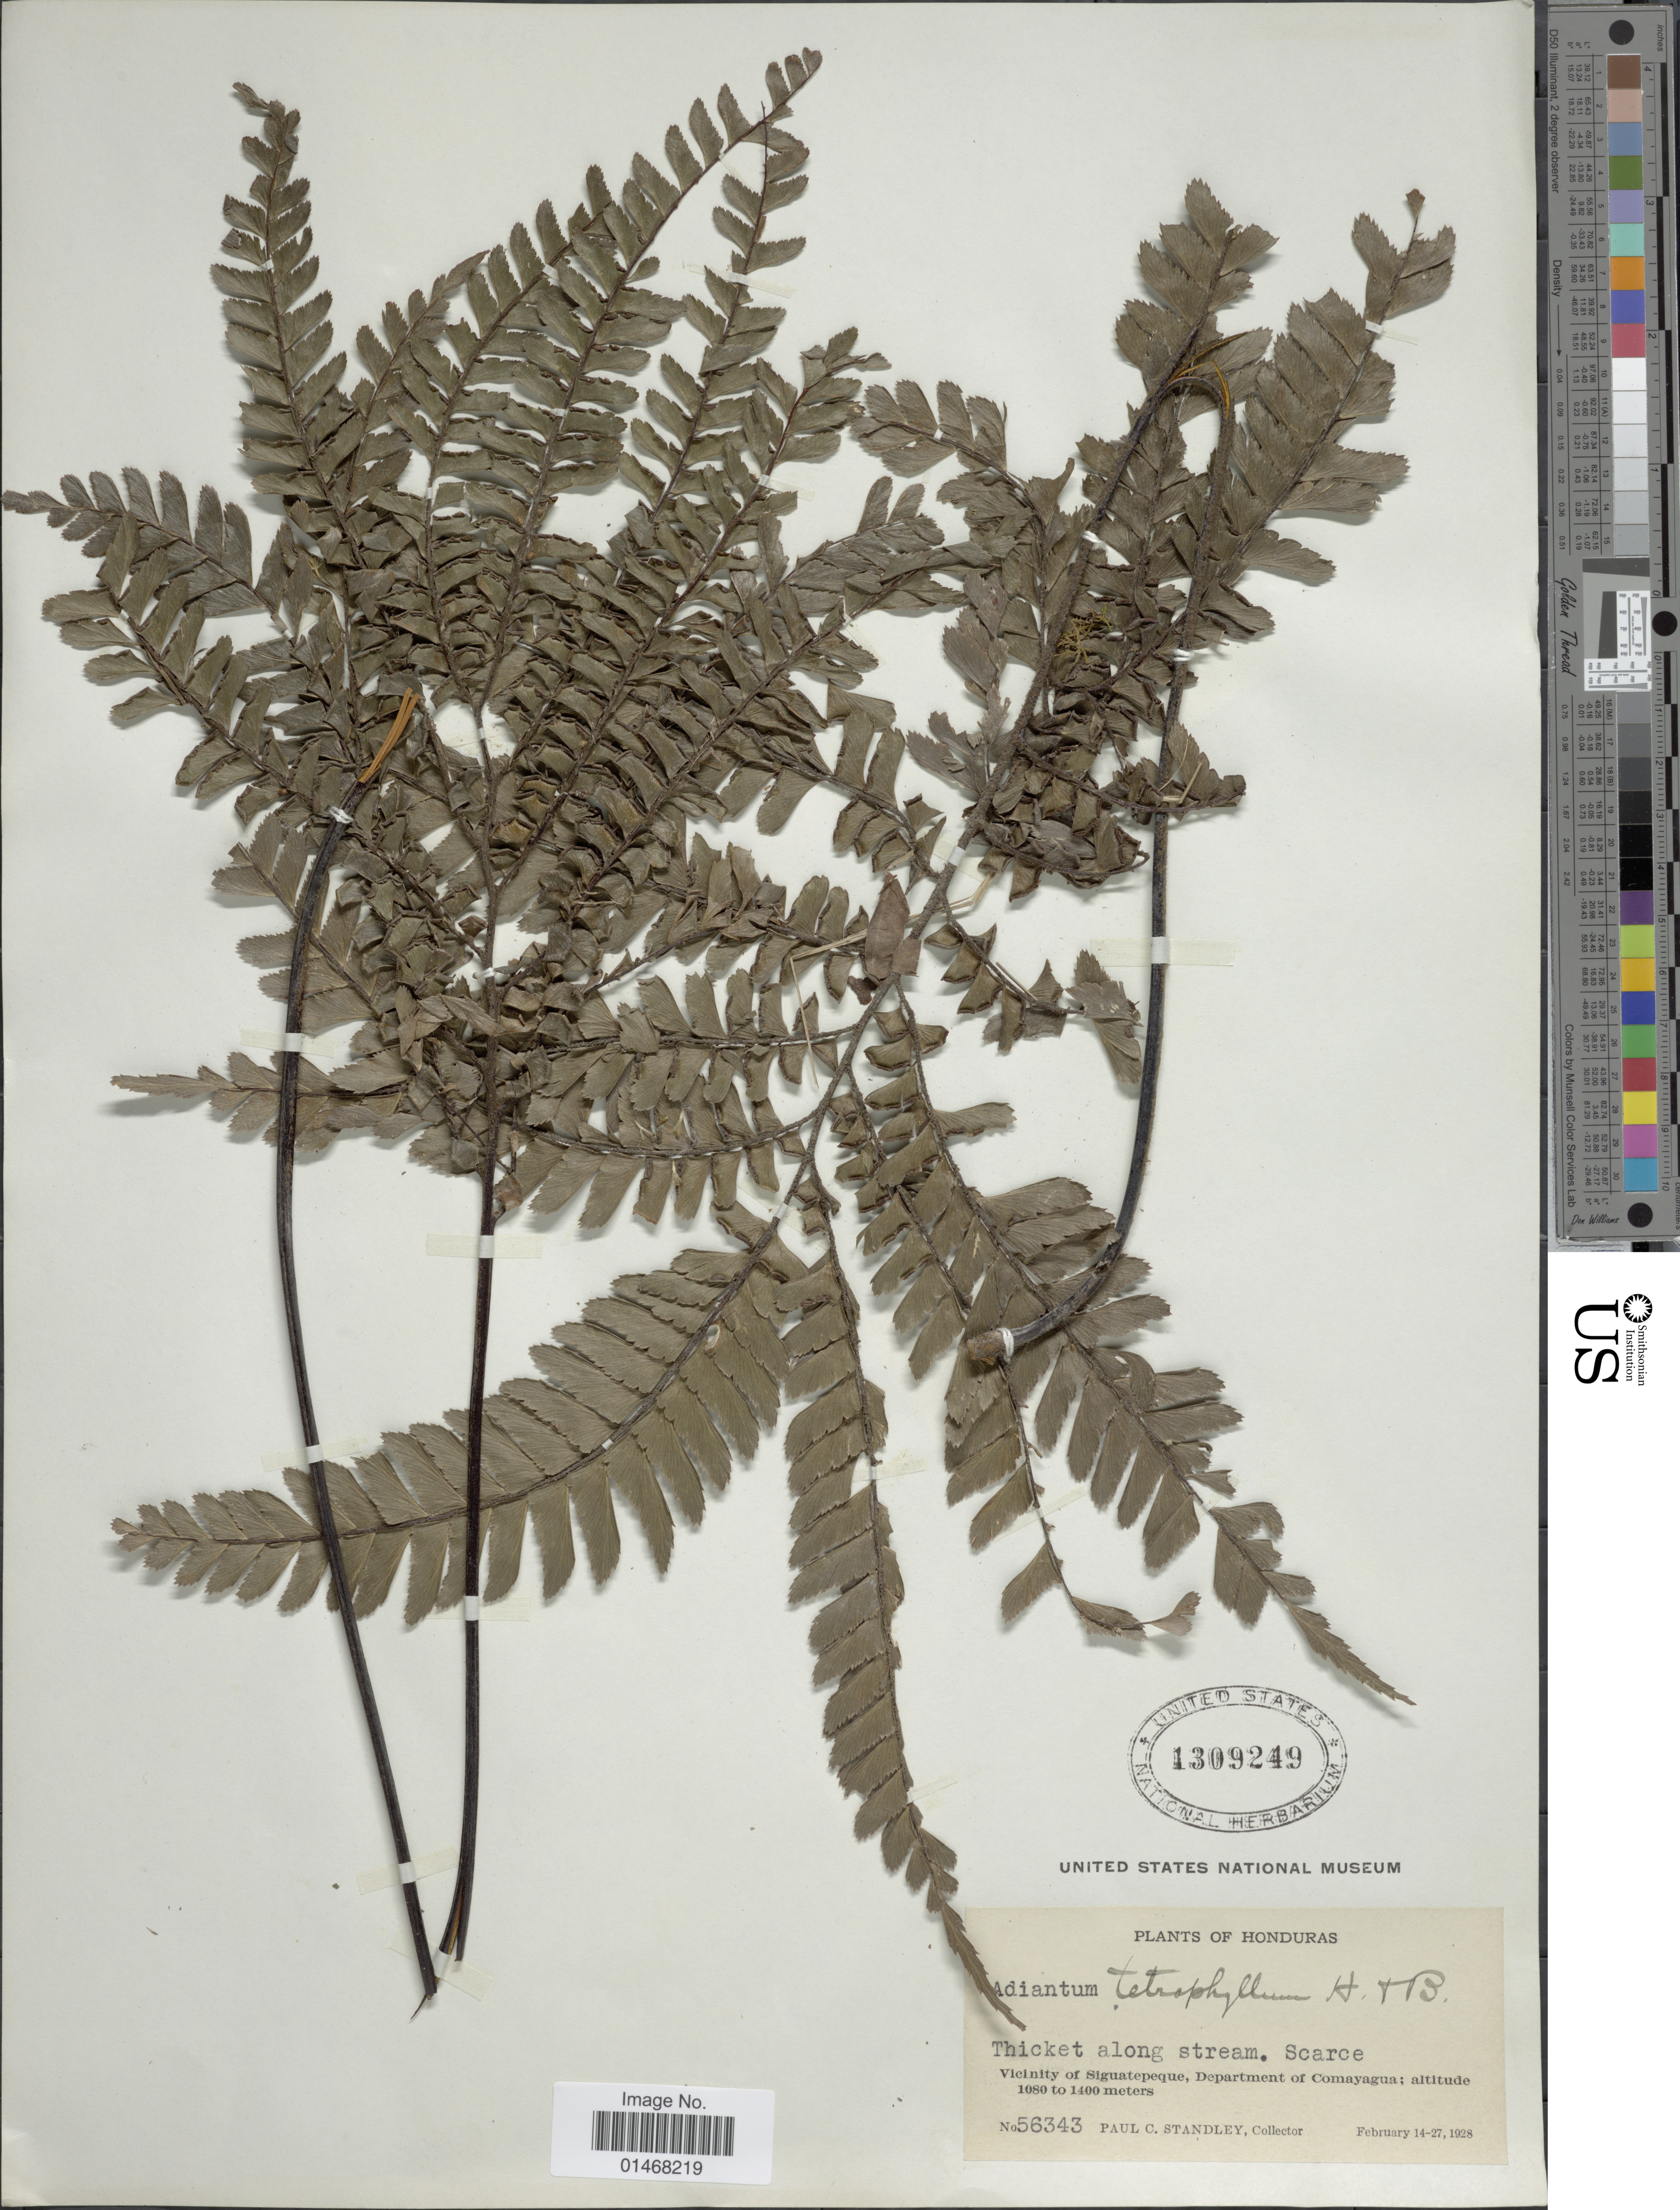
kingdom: Plantae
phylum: Tracheophyta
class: Polypodiopsida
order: Polypodiales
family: Pteridaceae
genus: Adiantum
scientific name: Adiantum tetraphyllum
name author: Humb. & Bonpl. ex Willd.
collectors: P. C. Standley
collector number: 56343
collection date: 1928-02-14/1928-02-27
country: Honduras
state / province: Comayagua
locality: Thicket along stream, Vicinity of Siguatepeque, Department of Comayagua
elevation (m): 1080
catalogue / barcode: US 1309249